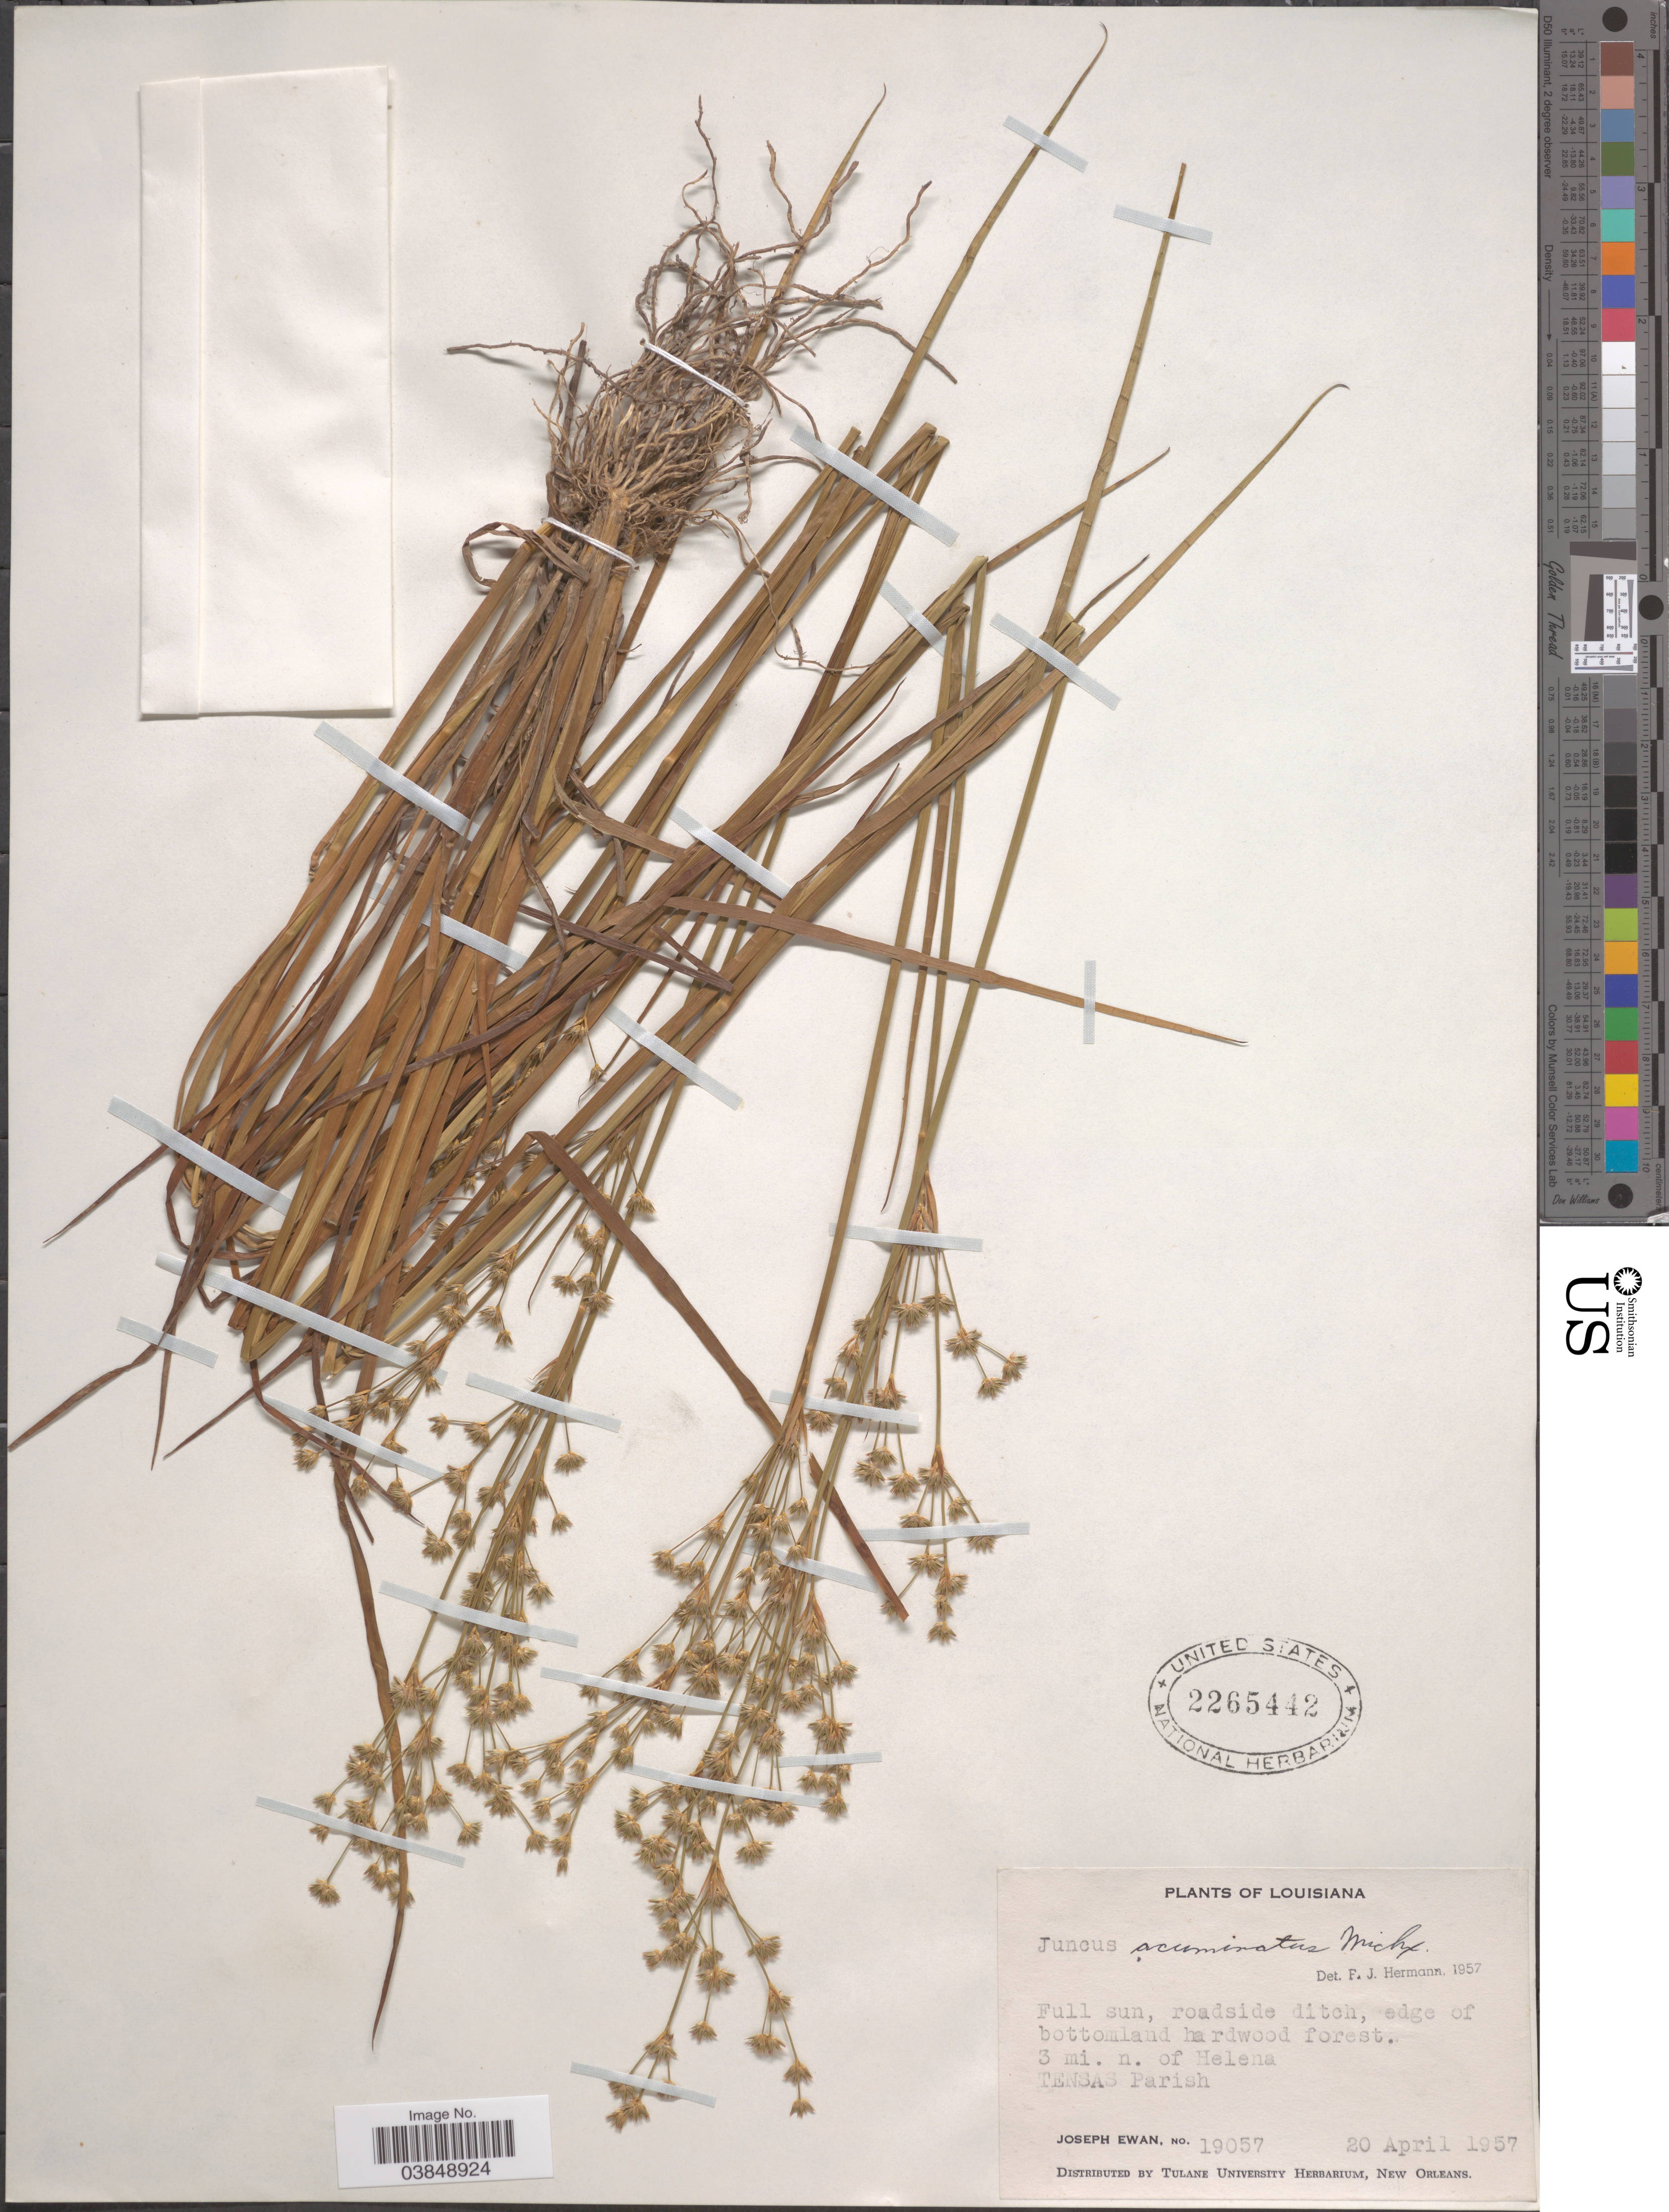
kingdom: Plantae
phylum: Tracheophyta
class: Liliopsida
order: Poales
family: Juncaceae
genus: Juncus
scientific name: Juncus acuminatus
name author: Michx.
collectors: J. A. Ewan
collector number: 19057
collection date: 1957-04-20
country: United States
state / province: Louisiana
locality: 3 mi. n. of Helena. Tensas Parish.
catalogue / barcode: US 2265442